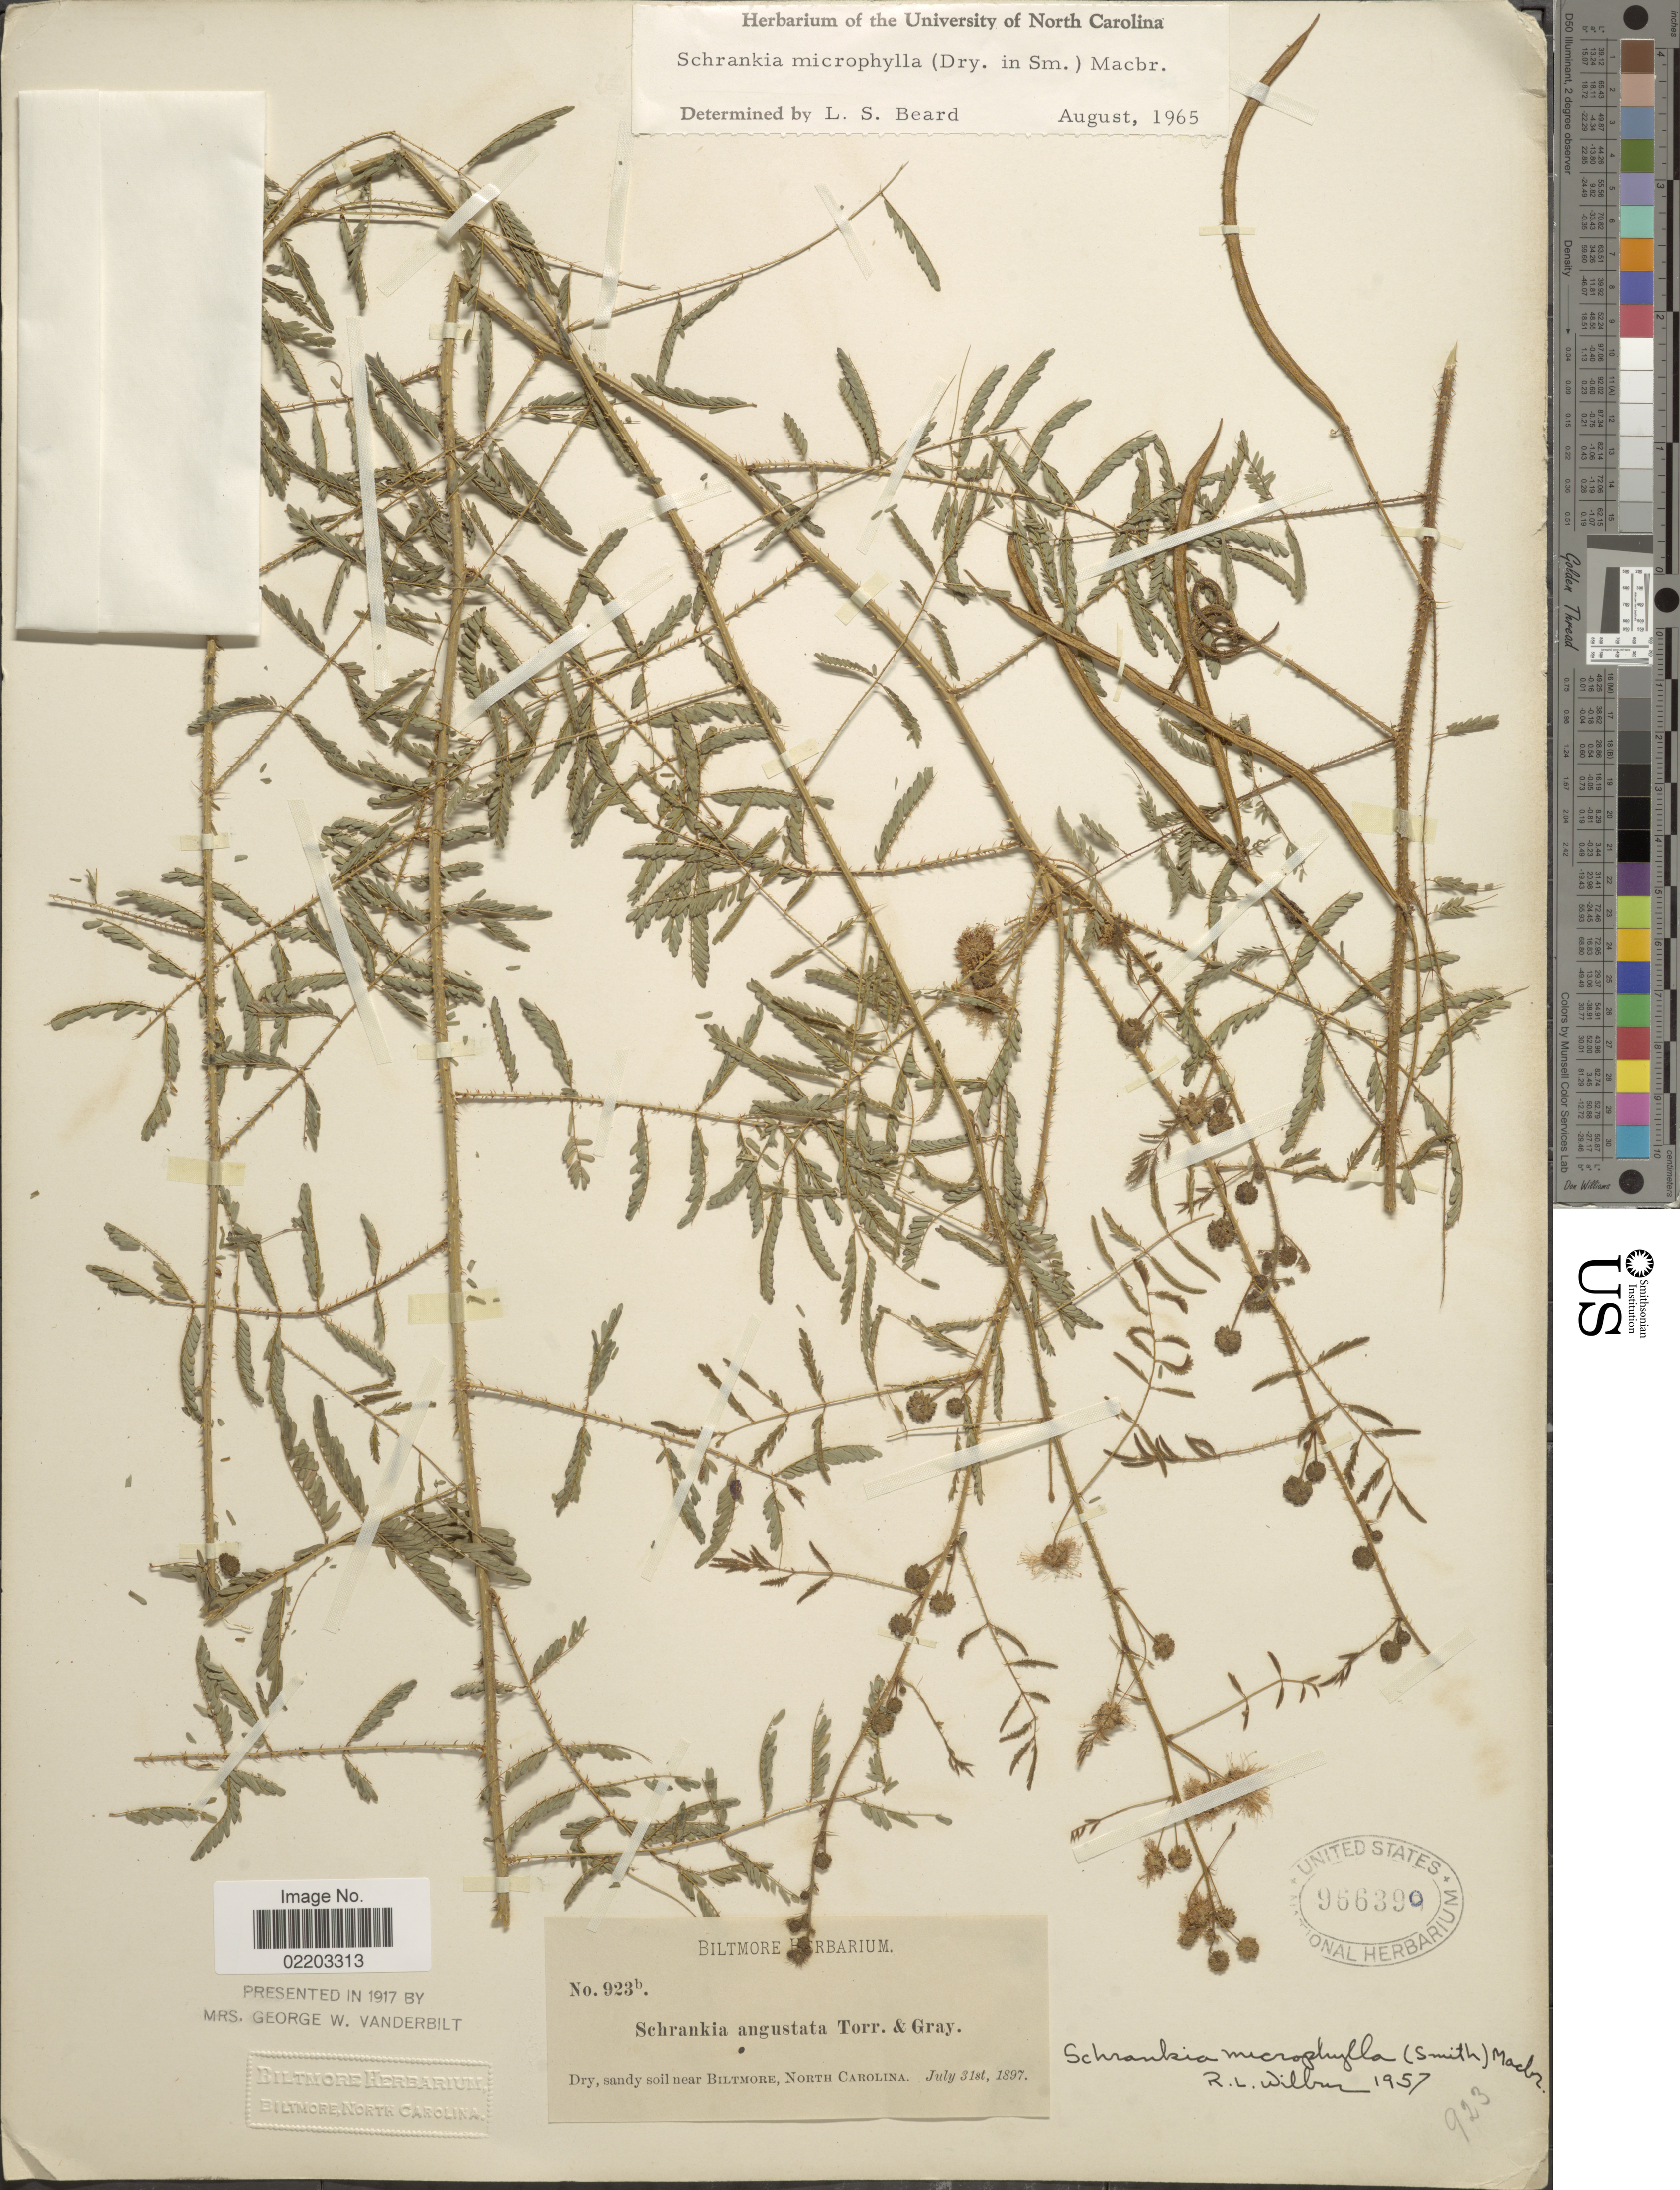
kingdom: Plantae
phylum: Tracheophyta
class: Magnoliopsida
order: Fabales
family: Fabaceae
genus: Mimosa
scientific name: Mimosa microphylla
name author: Dryand.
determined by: Strong, M. T., (US), Smithsonian Institution - National Museum of Natural History (UNITED STATES)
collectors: ex herb. Biltmore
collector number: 923b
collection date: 1897-07-31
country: United States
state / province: North Carolina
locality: Dry, sandy soil near Biltmore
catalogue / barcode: US 966390